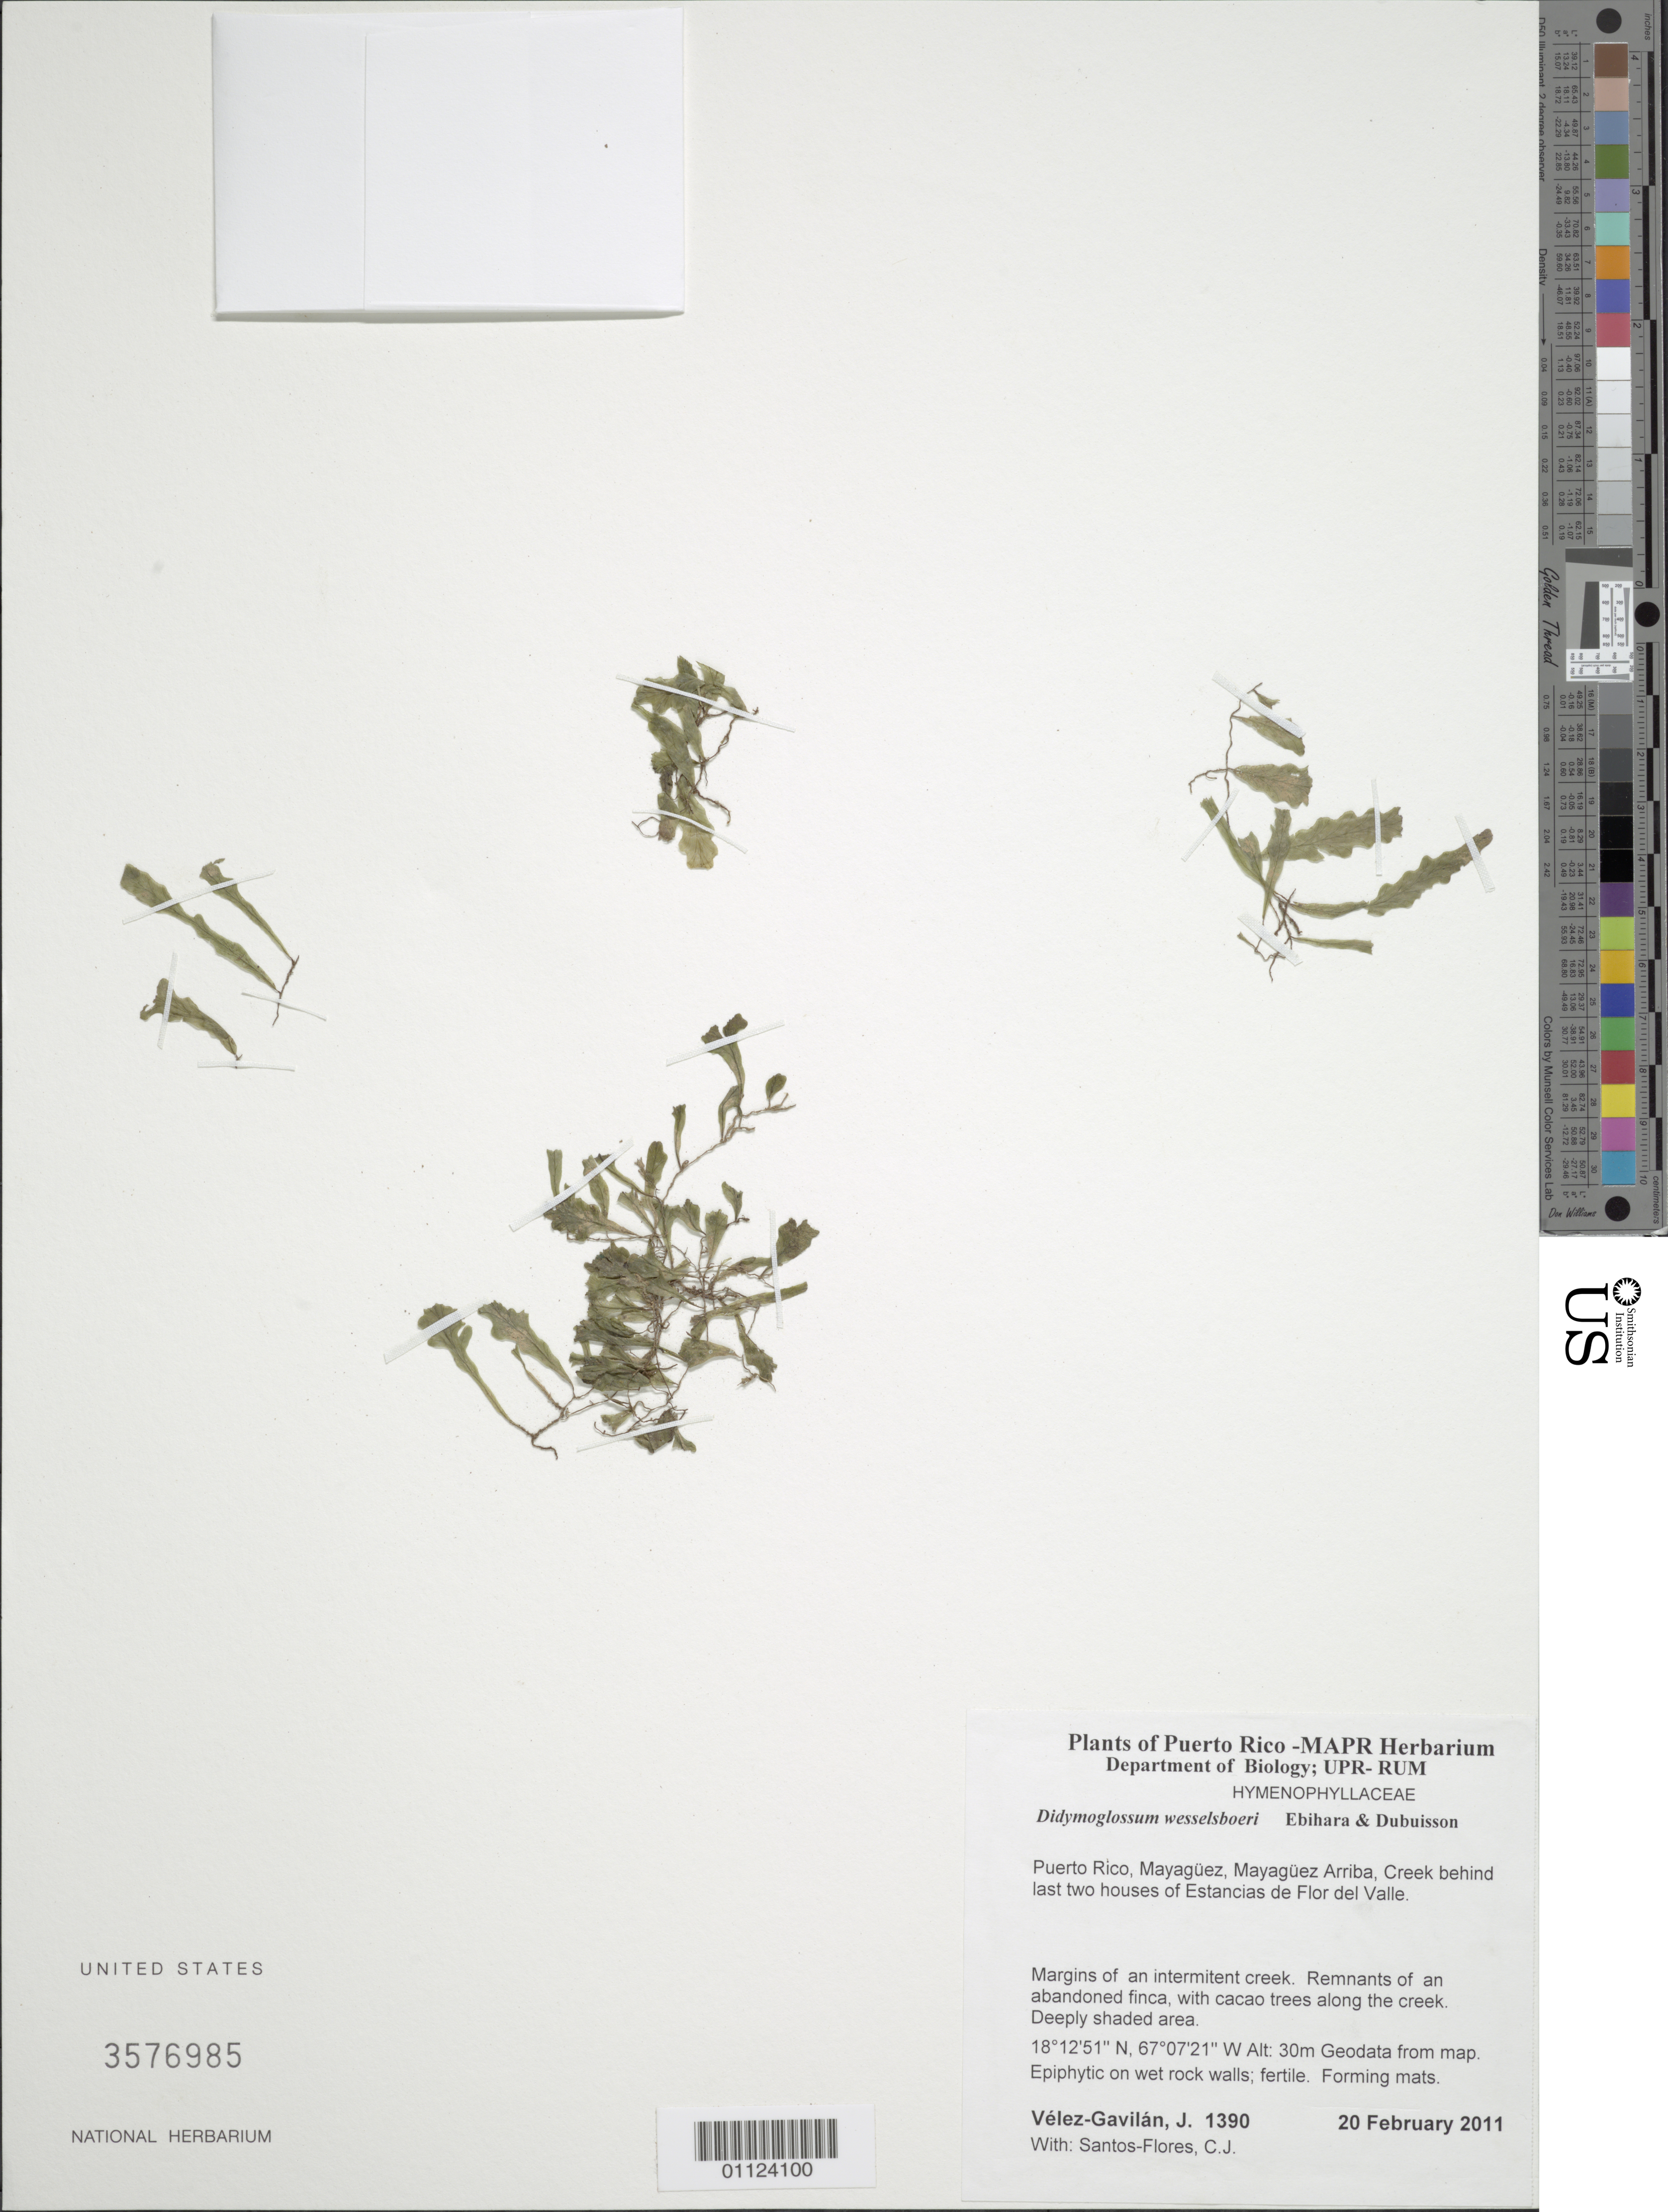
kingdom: Plantae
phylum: Tracheophyta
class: Polypodiopsida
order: Hymenophyllales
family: Hymenophyllaceae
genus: Didymoglossum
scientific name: Didymoglossum wesselsboeri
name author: Ebihara & Dubuisson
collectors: J. Vélez-Gavilán & C. Santos-Flores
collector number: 1390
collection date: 2011-02-20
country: Puerto Rico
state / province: Mayagüez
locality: Mayagüez Arriba, Creek behind last two houses of Estancias de Flor del Valle.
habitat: Margins of an intermitent creek. Remnants of an abandoned finca, with cacao trees along the creek. Deeply shaded area.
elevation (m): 30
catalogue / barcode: US 3576985